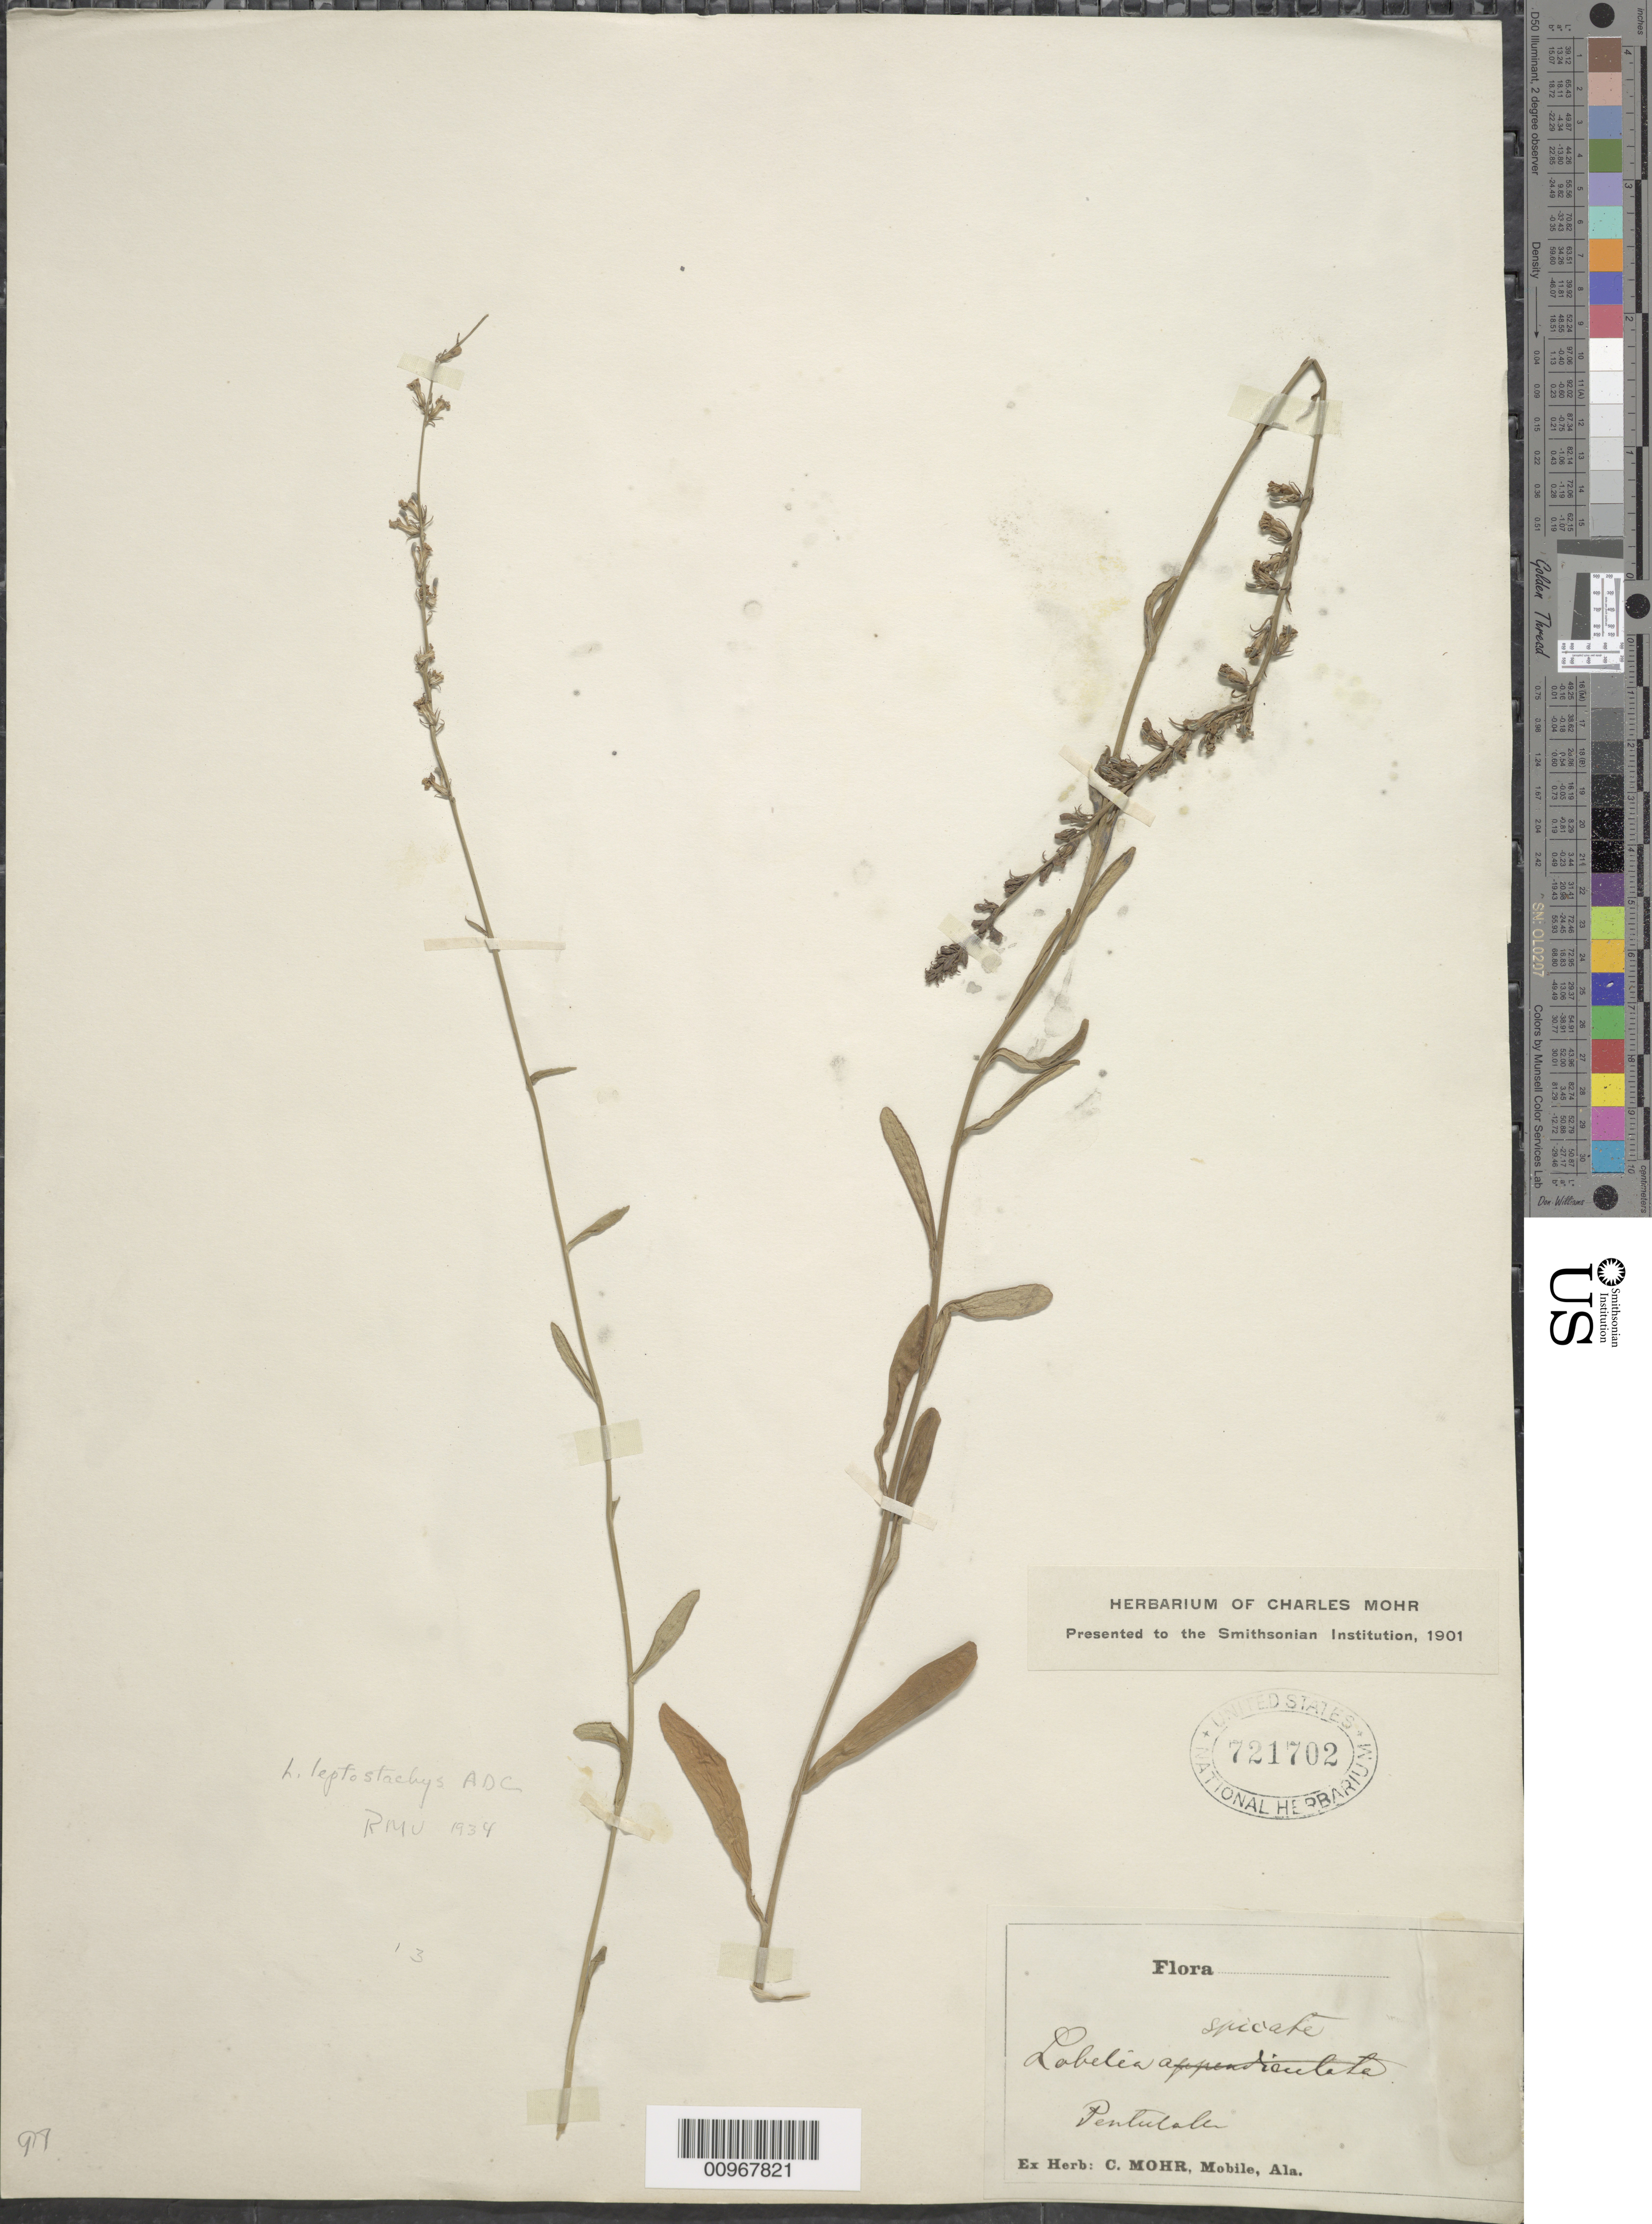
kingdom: Plantae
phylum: Tracheophyta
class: Magnoliopsida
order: Asterales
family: Campanulaceae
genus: Lobelia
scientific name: Lobelia leptostachys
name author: A. DC.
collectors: ex herb. C. Mohr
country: United States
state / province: Alabama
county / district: Mobile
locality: Mobile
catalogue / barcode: US 721702